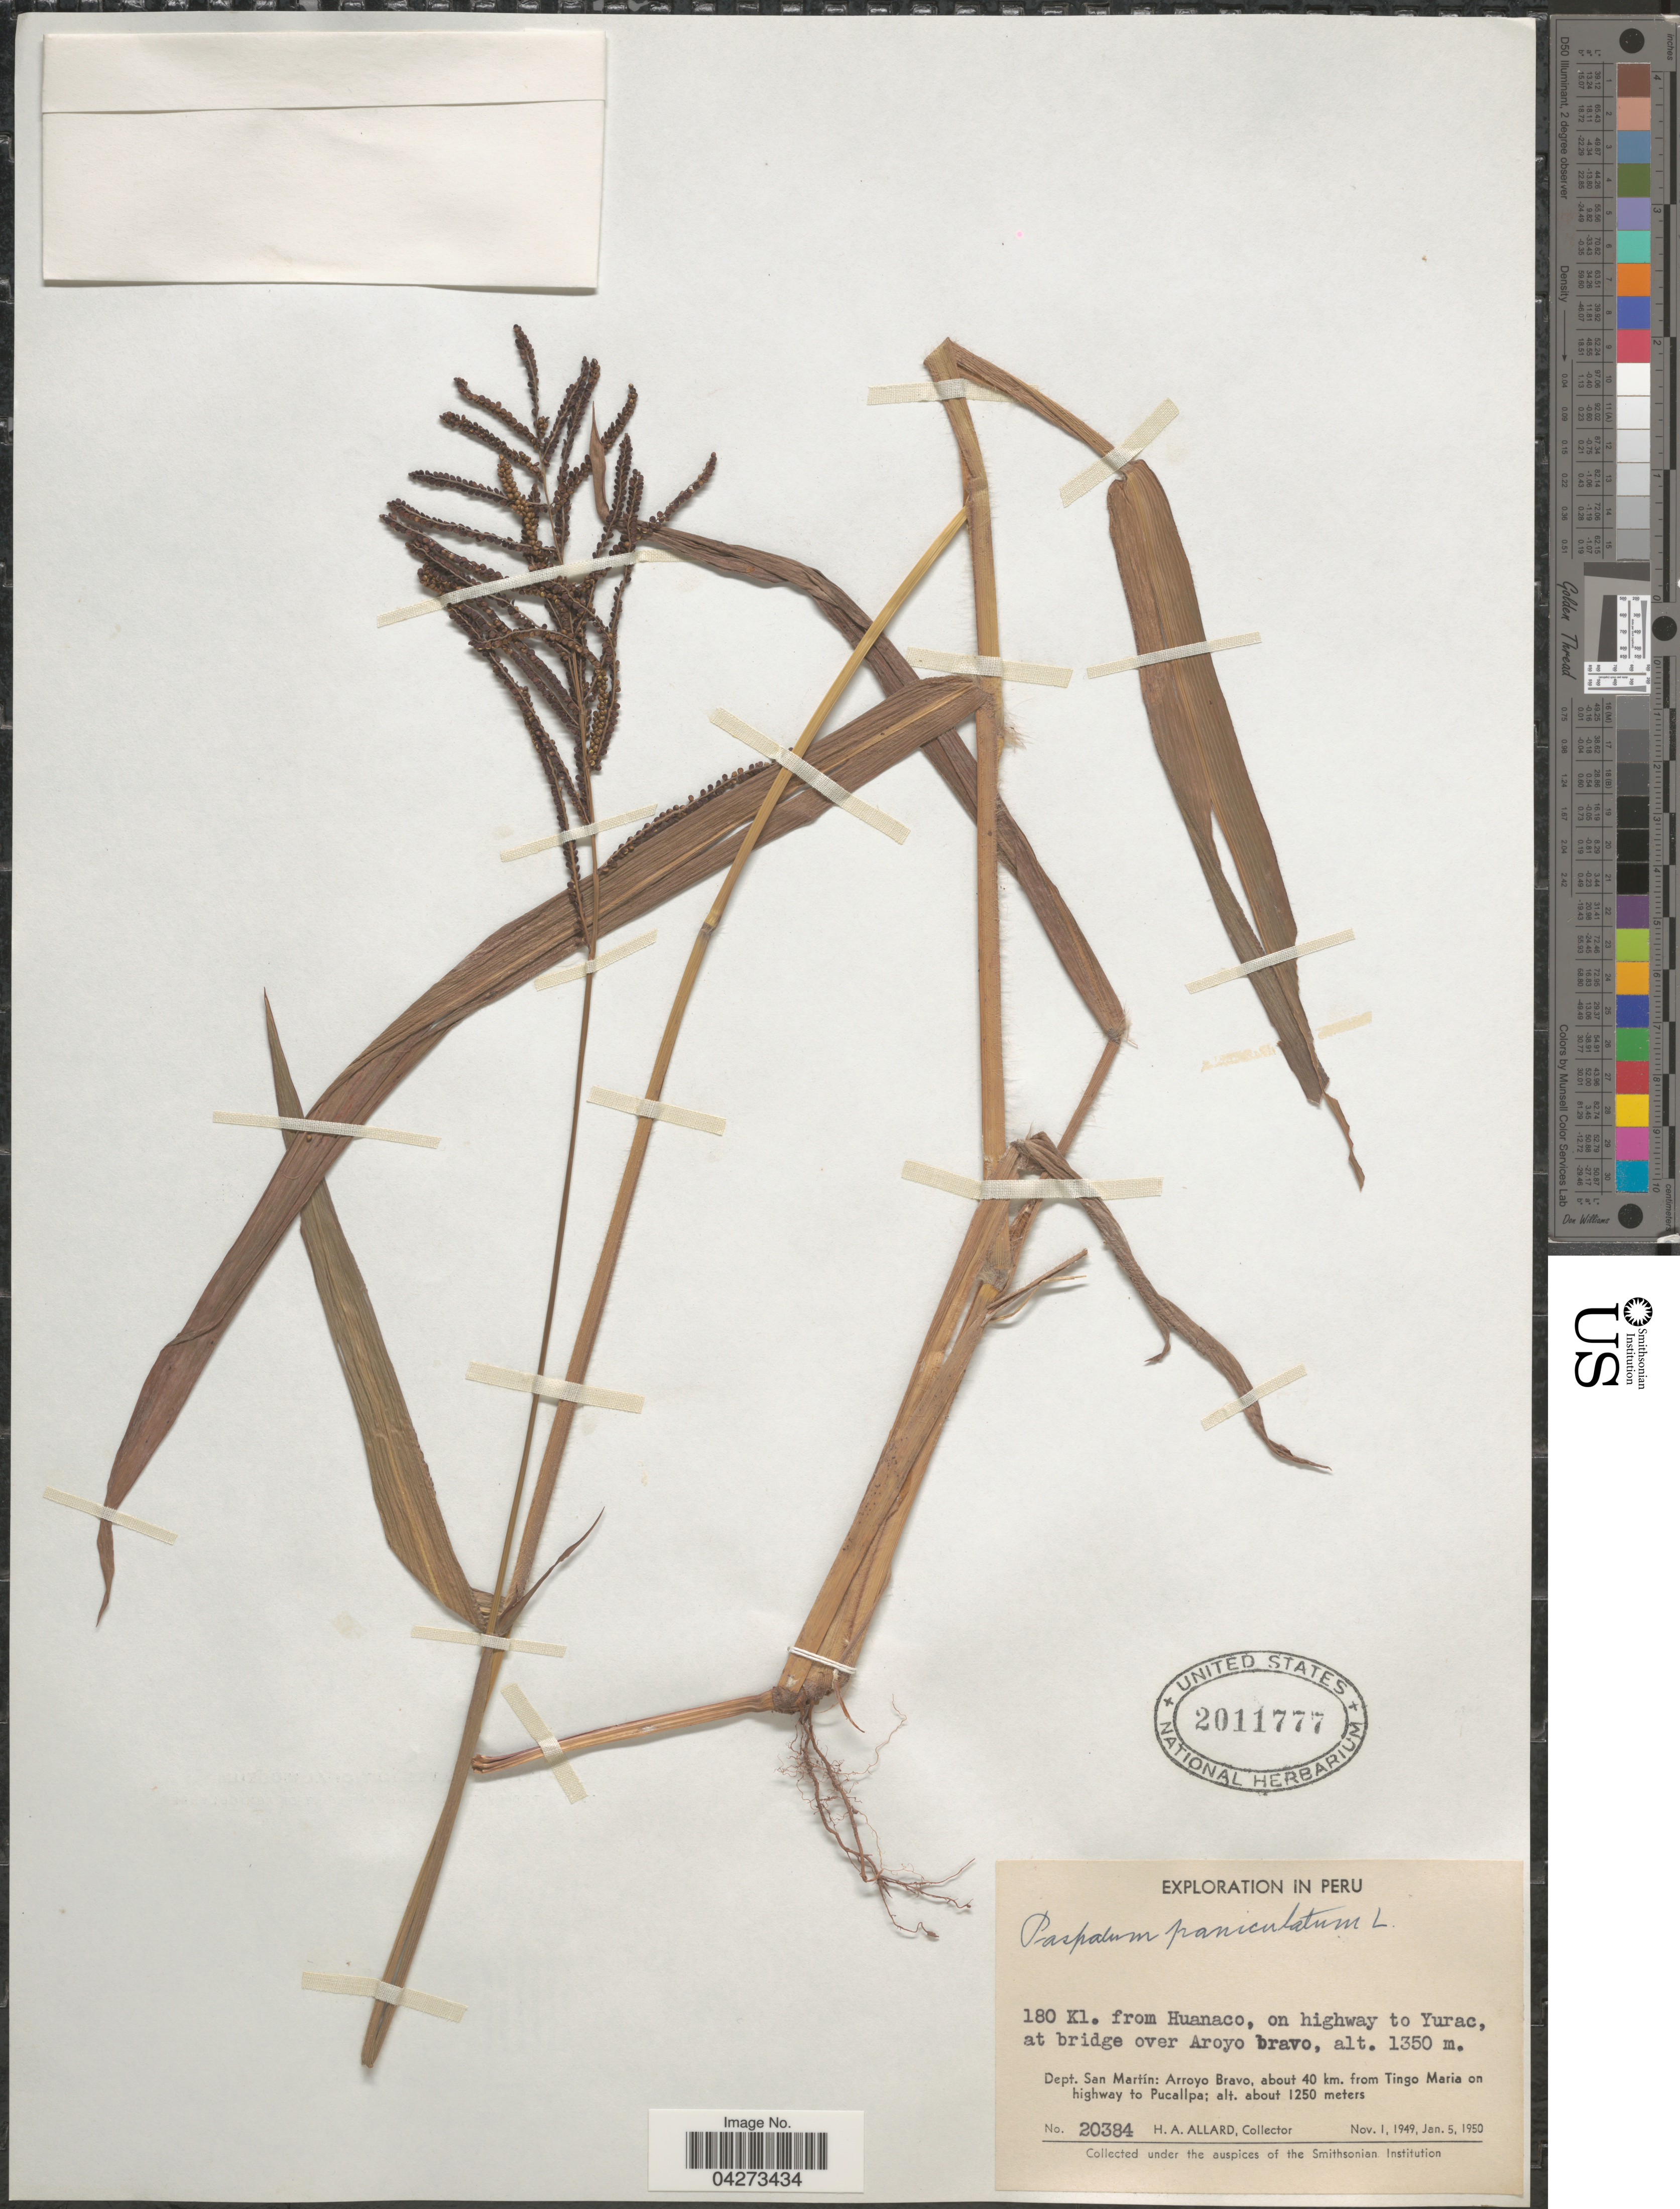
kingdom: Plantae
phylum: Tracheophyta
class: Liliopsida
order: Poales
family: Poaceae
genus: Paspalum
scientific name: Paspalum paniculatum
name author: L.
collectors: H. A. Allard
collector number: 20384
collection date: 1949-11-01/1950-01-05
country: Peru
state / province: San Martín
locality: Exploration in Peru. 180 Kl. from Huanuco, on highway to Yurac, at bridge over Arroyo bravo. Dept. San Martin: Arroyo Bravo, about 40 km. from Tingo María on highway to Pucallpa.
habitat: on highway at bridge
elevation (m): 1250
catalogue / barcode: US 2011777